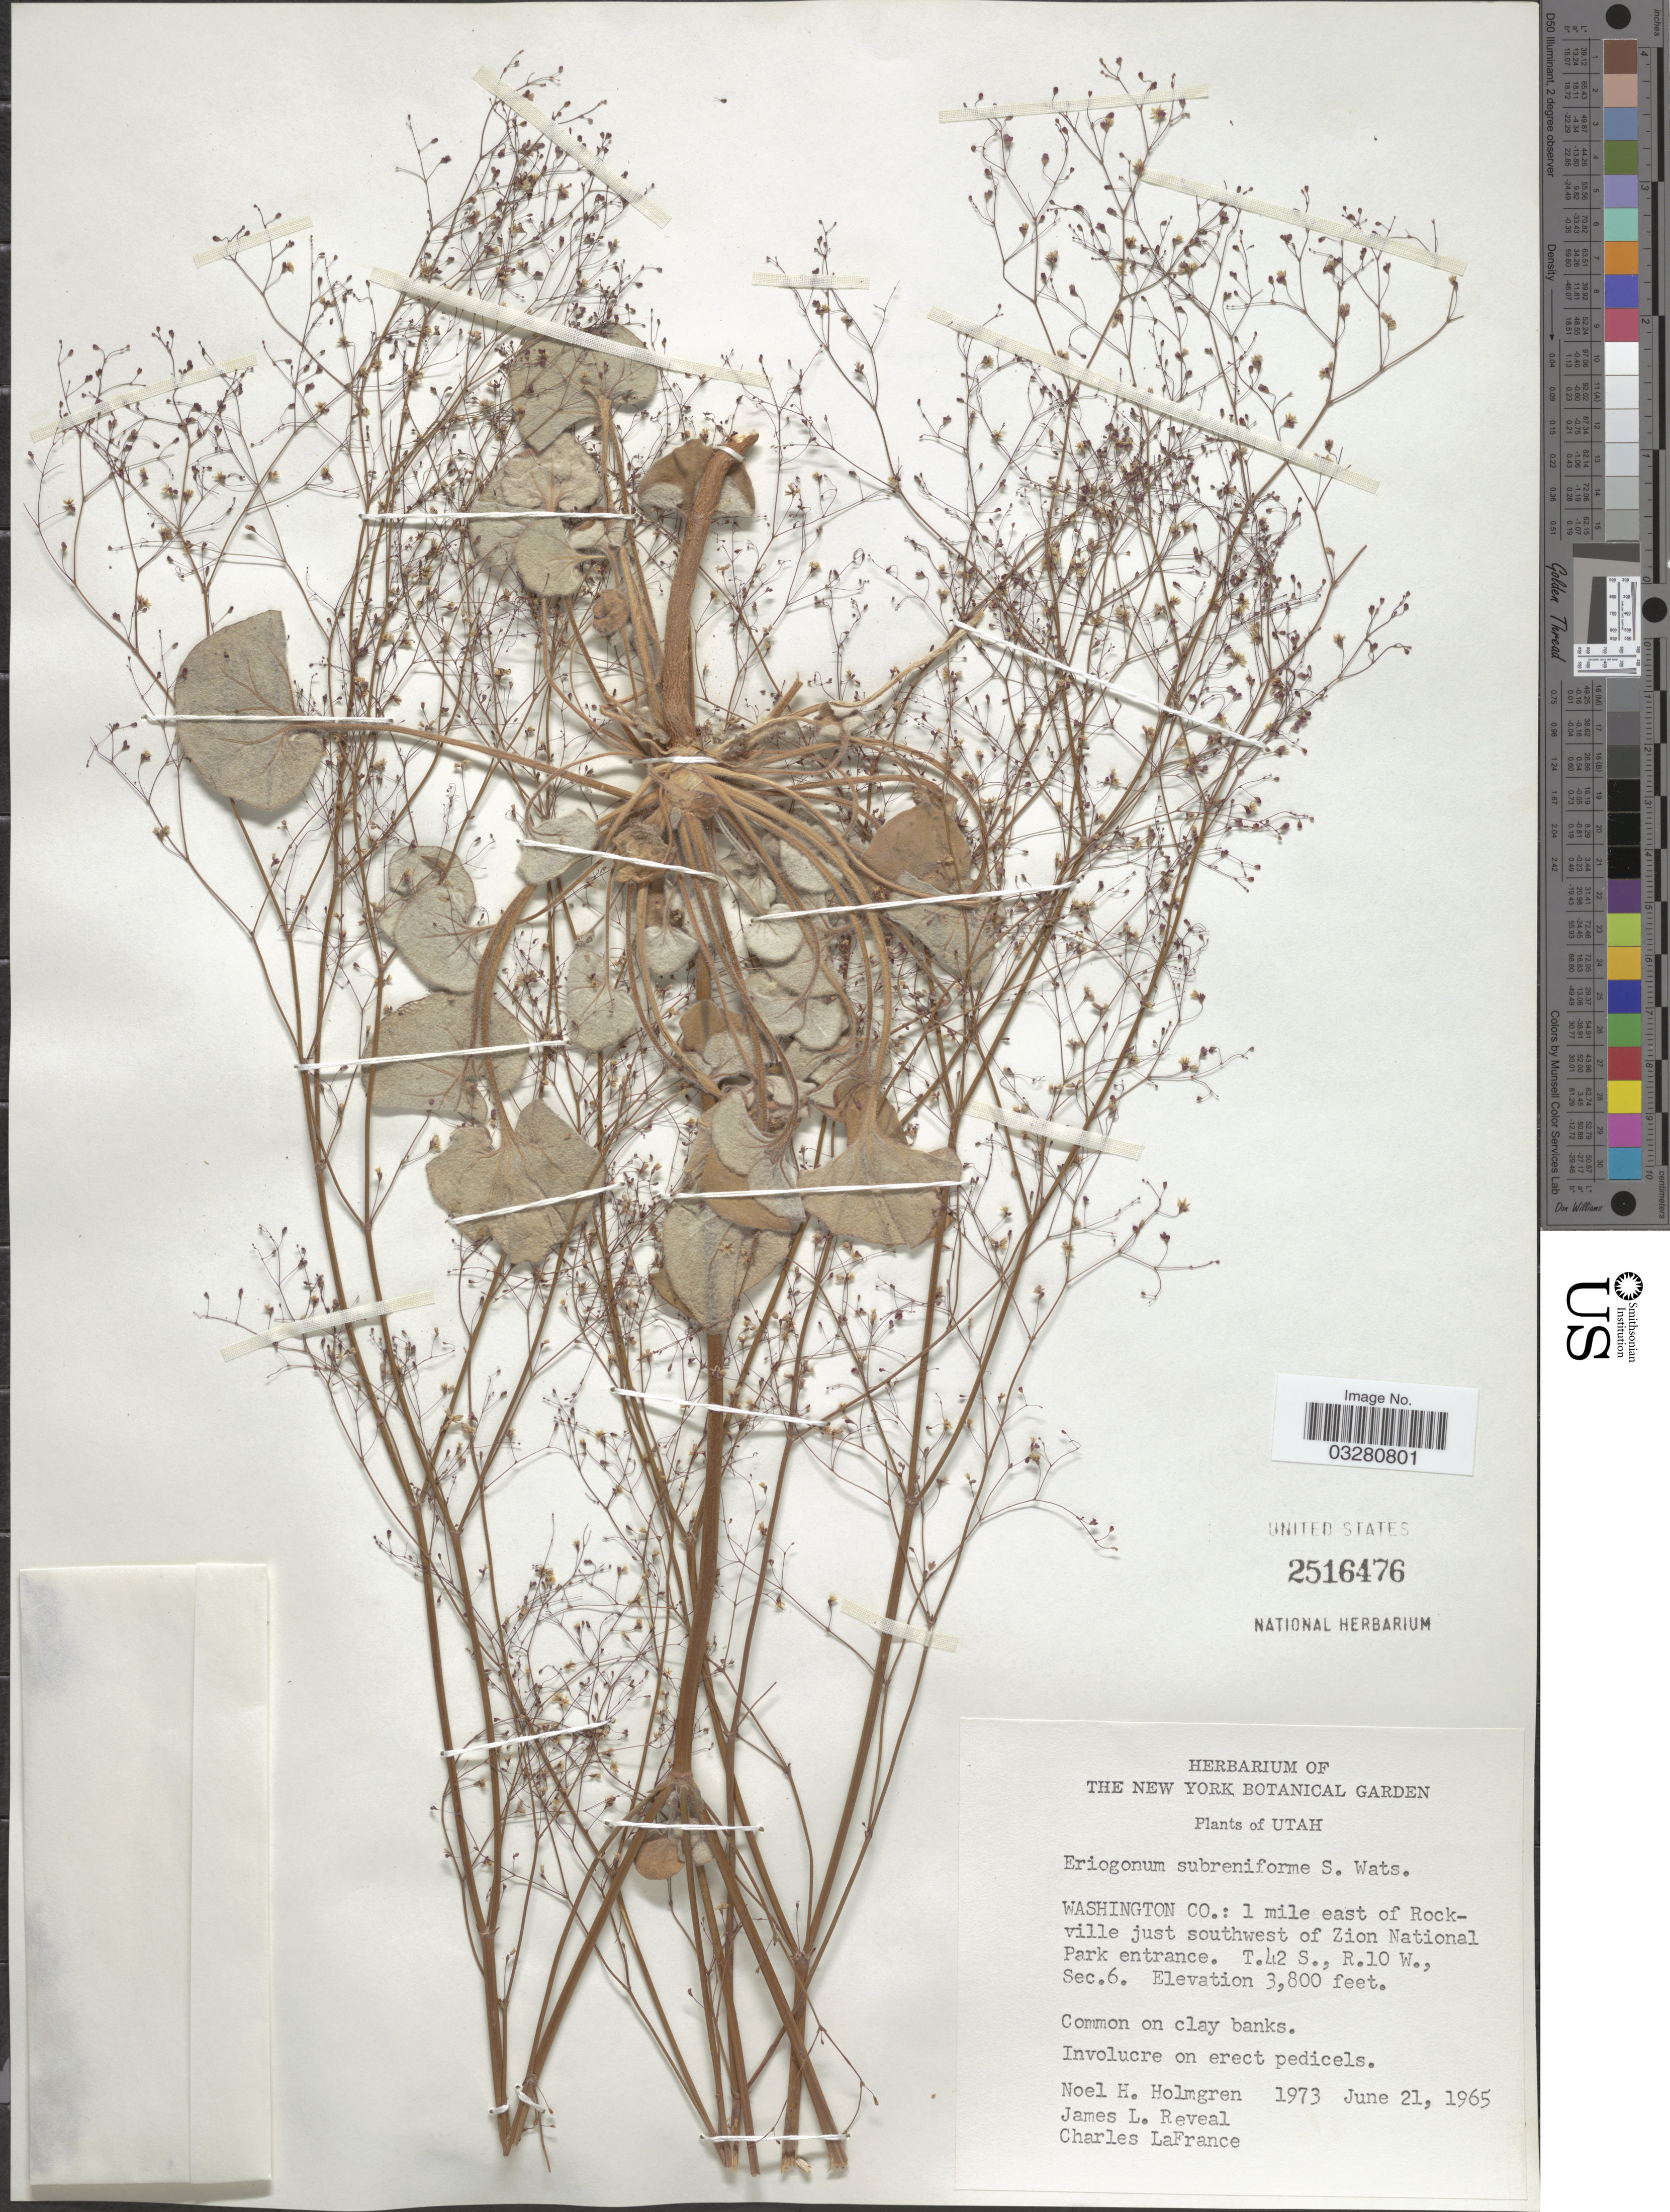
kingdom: Plantae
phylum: Tracheophyta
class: Magnoliopsida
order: Caryophyllales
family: Polygonaceae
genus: Eriogonum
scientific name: Eriogonum subreniforme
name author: S. Watson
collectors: N. H. Holmgren, J. L. Reveal & C. LaFrance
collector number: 1973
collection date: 1965-06-21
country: United States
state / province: Utah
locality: Washington Co.: 1 mile east of Rockville just southwest of Zion National Park entrance. T.42 S., R.10 W., Sec.6.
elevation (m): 1158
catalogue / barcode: US 2516476